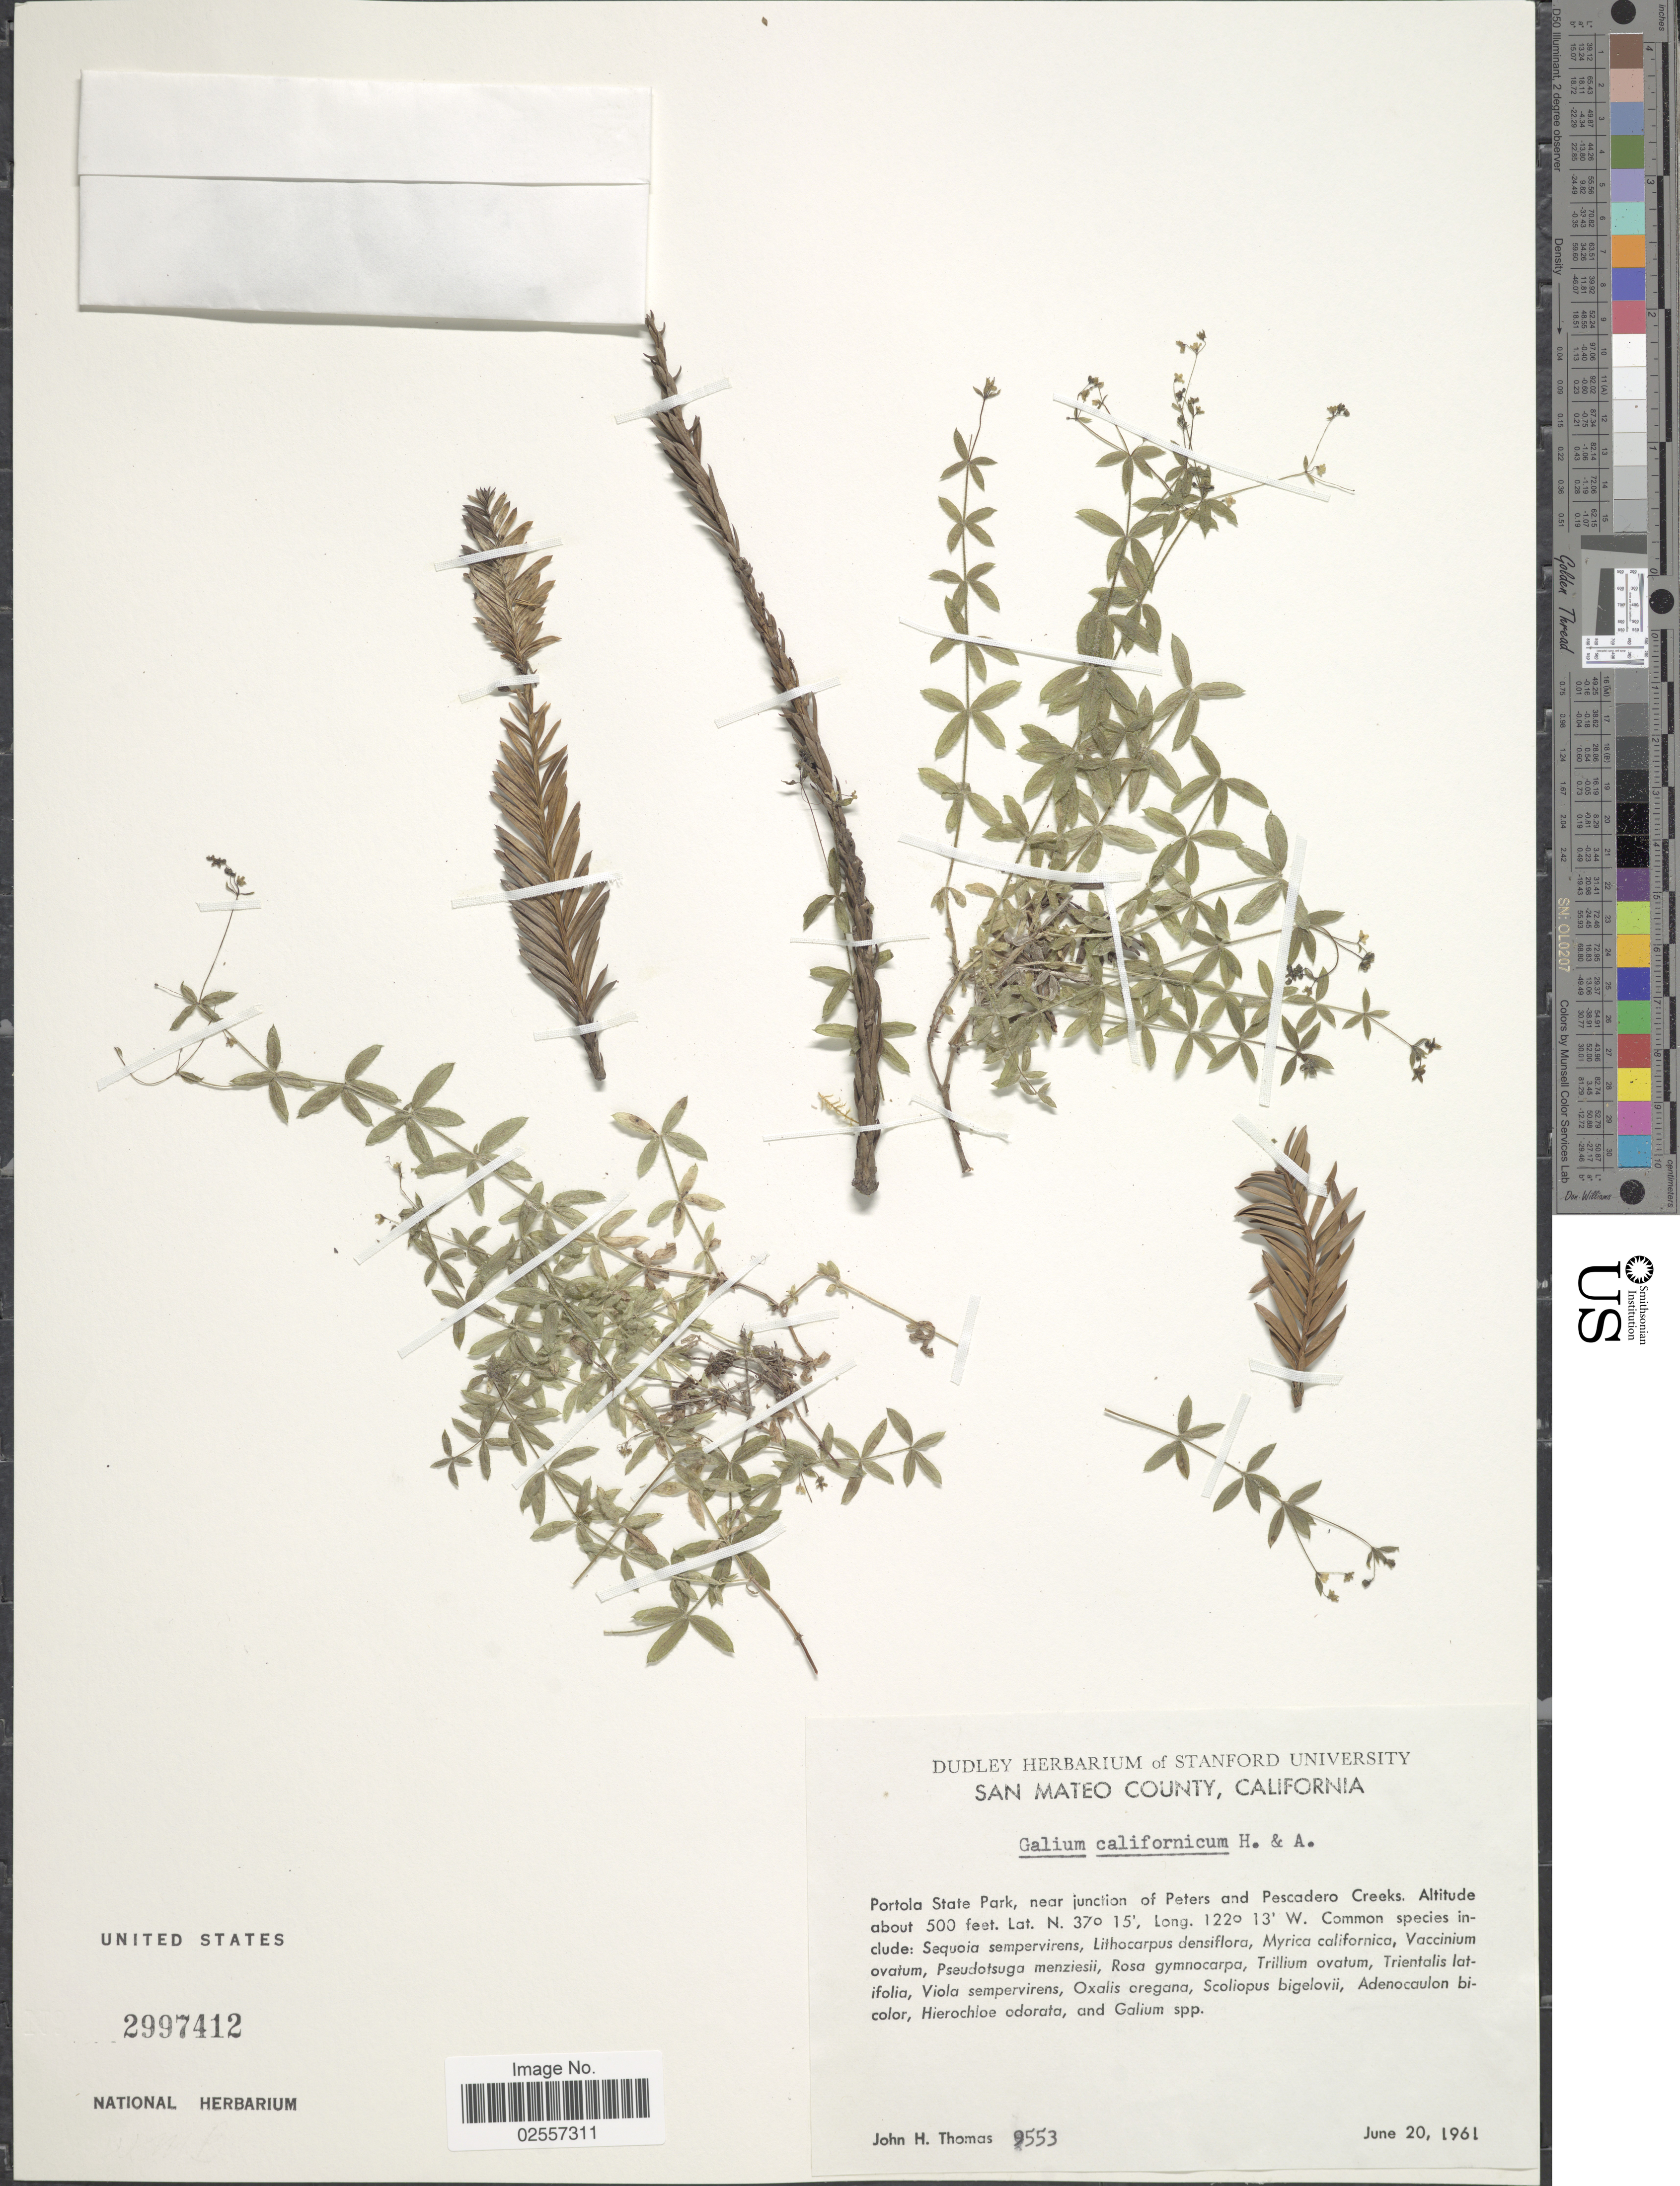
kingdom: Plantae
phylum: Tracheophyta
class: Magnoliopsida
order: Gentianales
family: Rubiaceae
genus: Galium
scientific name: Galium californicum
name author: Hook. & Arn.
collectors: J. H. Thomas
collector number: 9553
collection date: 1961-06-20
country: United States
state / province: California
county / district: San Mateo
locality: San Mateo County. Portola State Park, near junction of Peters and Pescadero Creeks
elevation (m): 152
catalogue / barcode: US 2997412